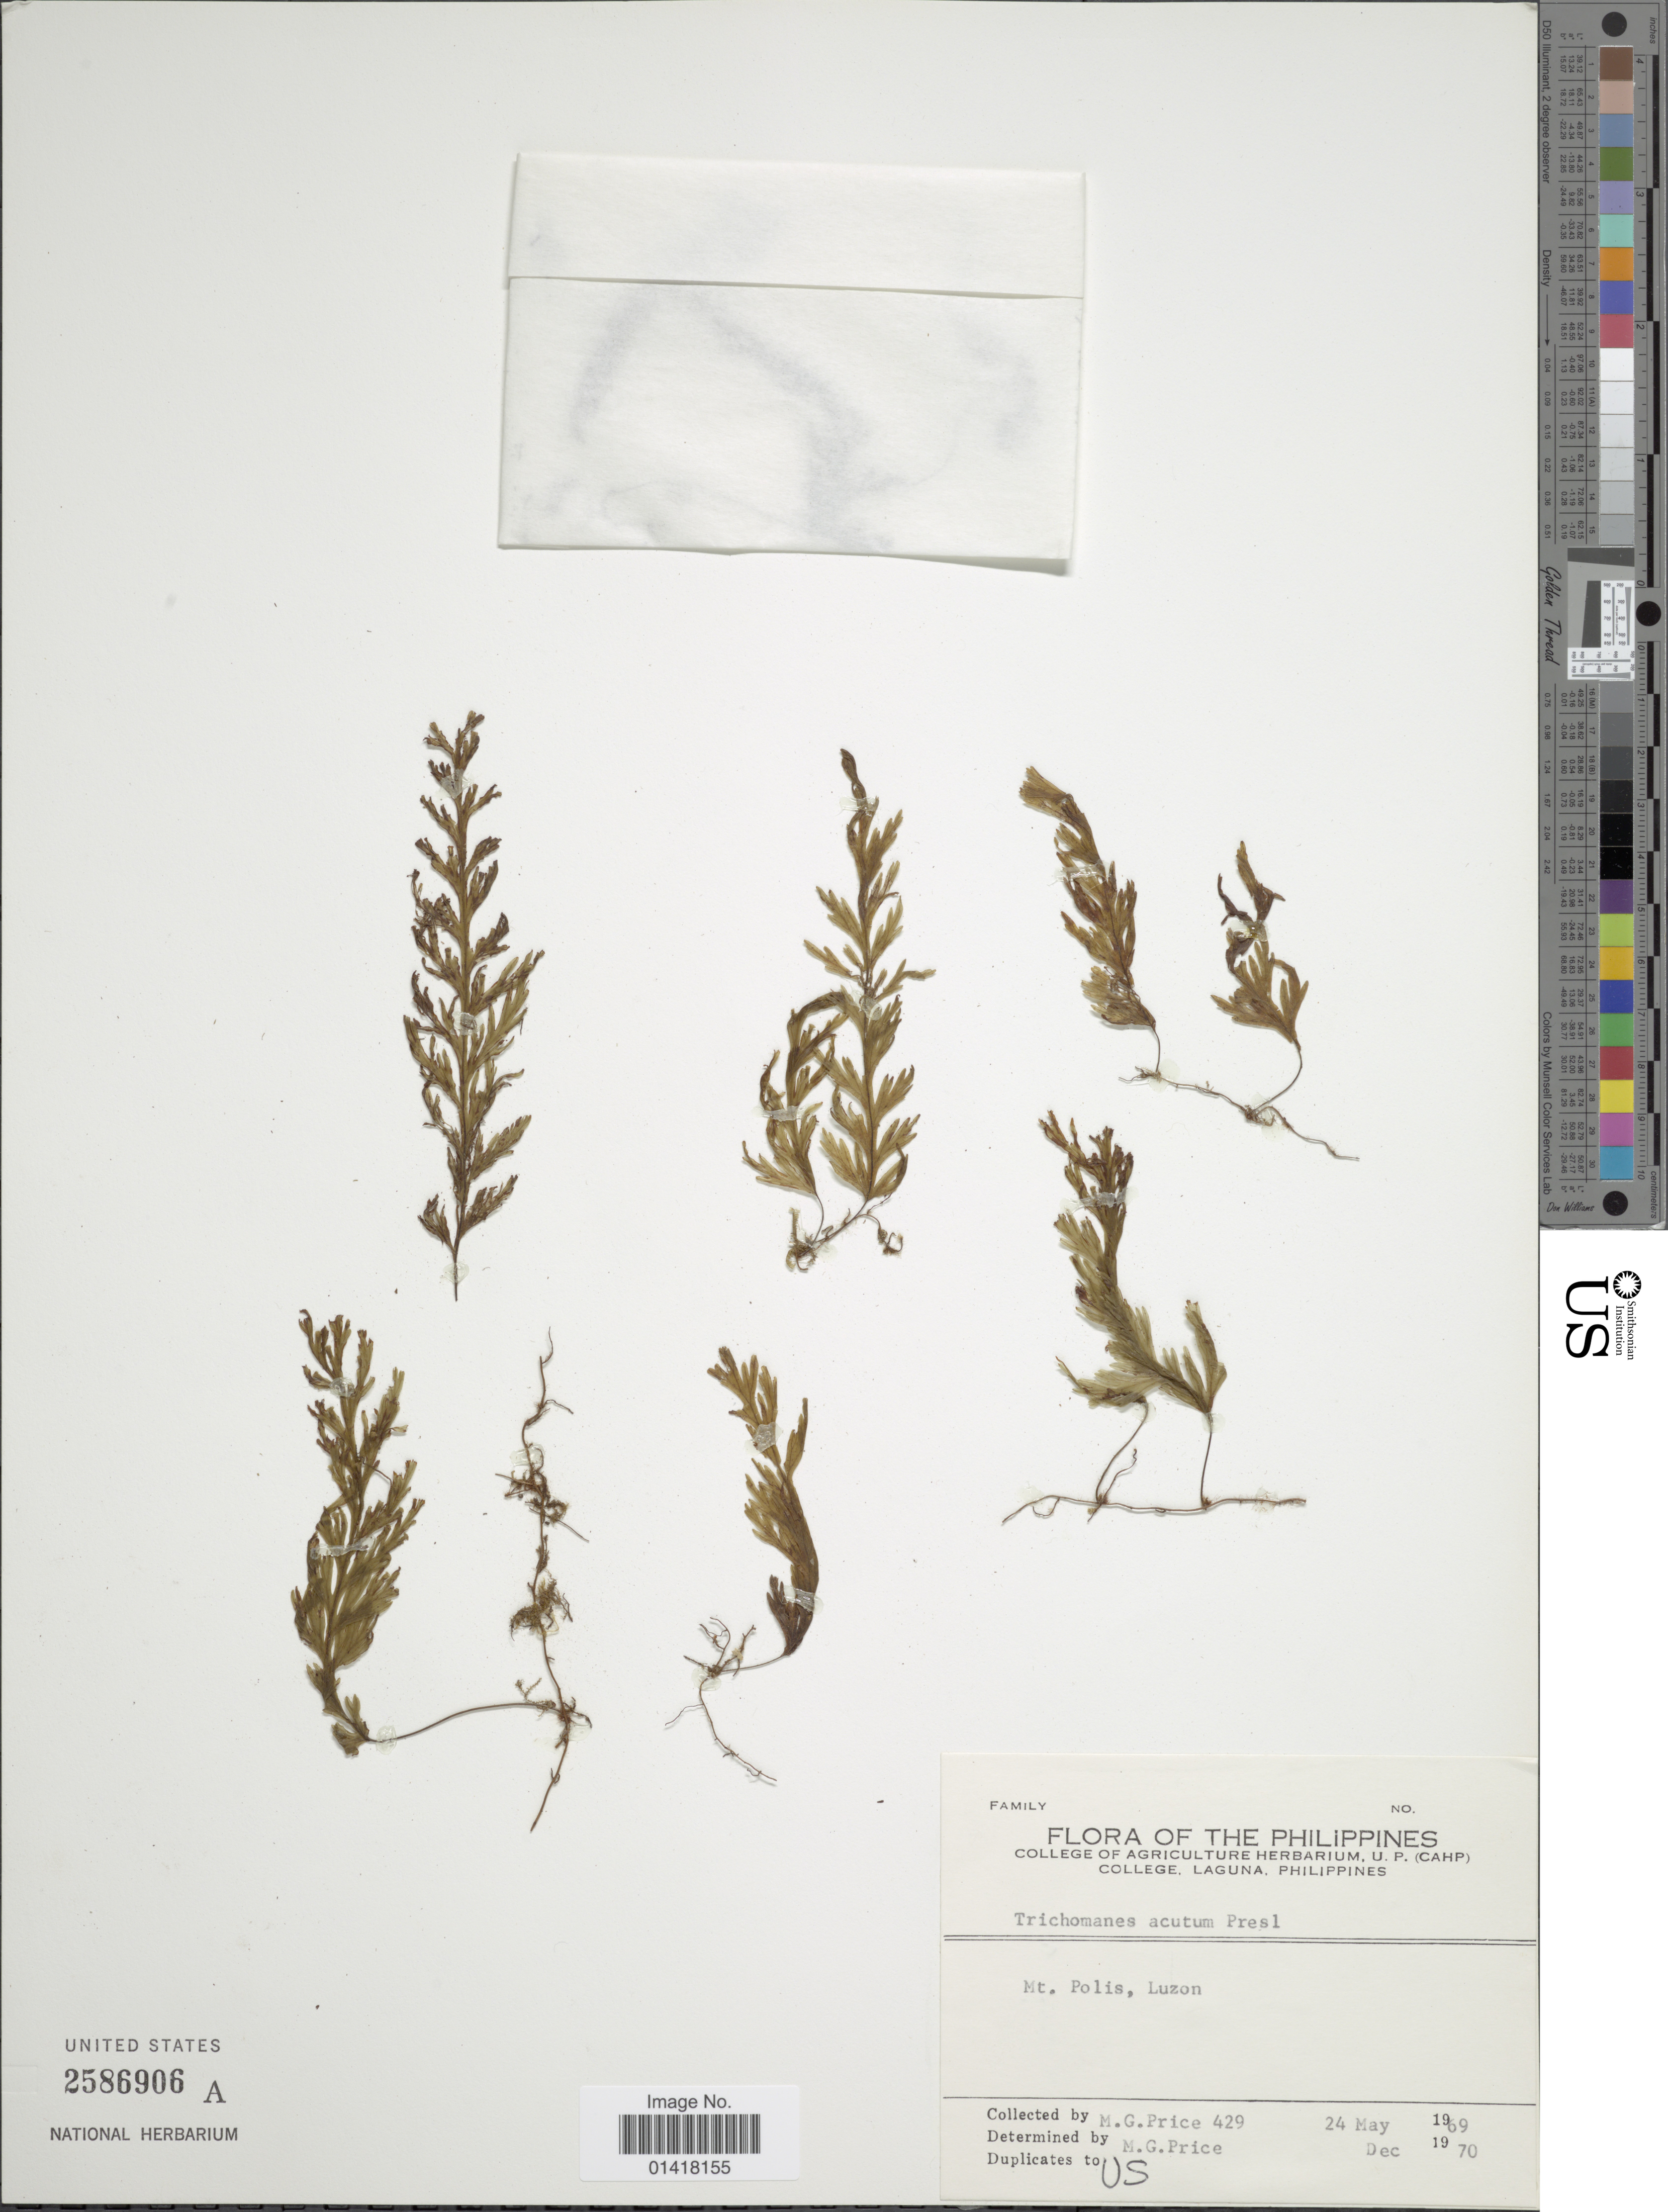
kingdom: Plantae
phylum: Tracheophyta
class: Polypodiopsida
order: Hymenophyllales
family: Hymenophyllaceae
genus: Hymenophyllum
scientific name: Hymenophyllum acutum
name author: (C. Presl) Ebihara & K. Iwats.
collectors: M. G. Price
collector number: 429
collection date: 1909-05-24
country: Philippines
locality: The Philippines. Mt. Polis. Luzon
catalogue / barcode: US 2586906A